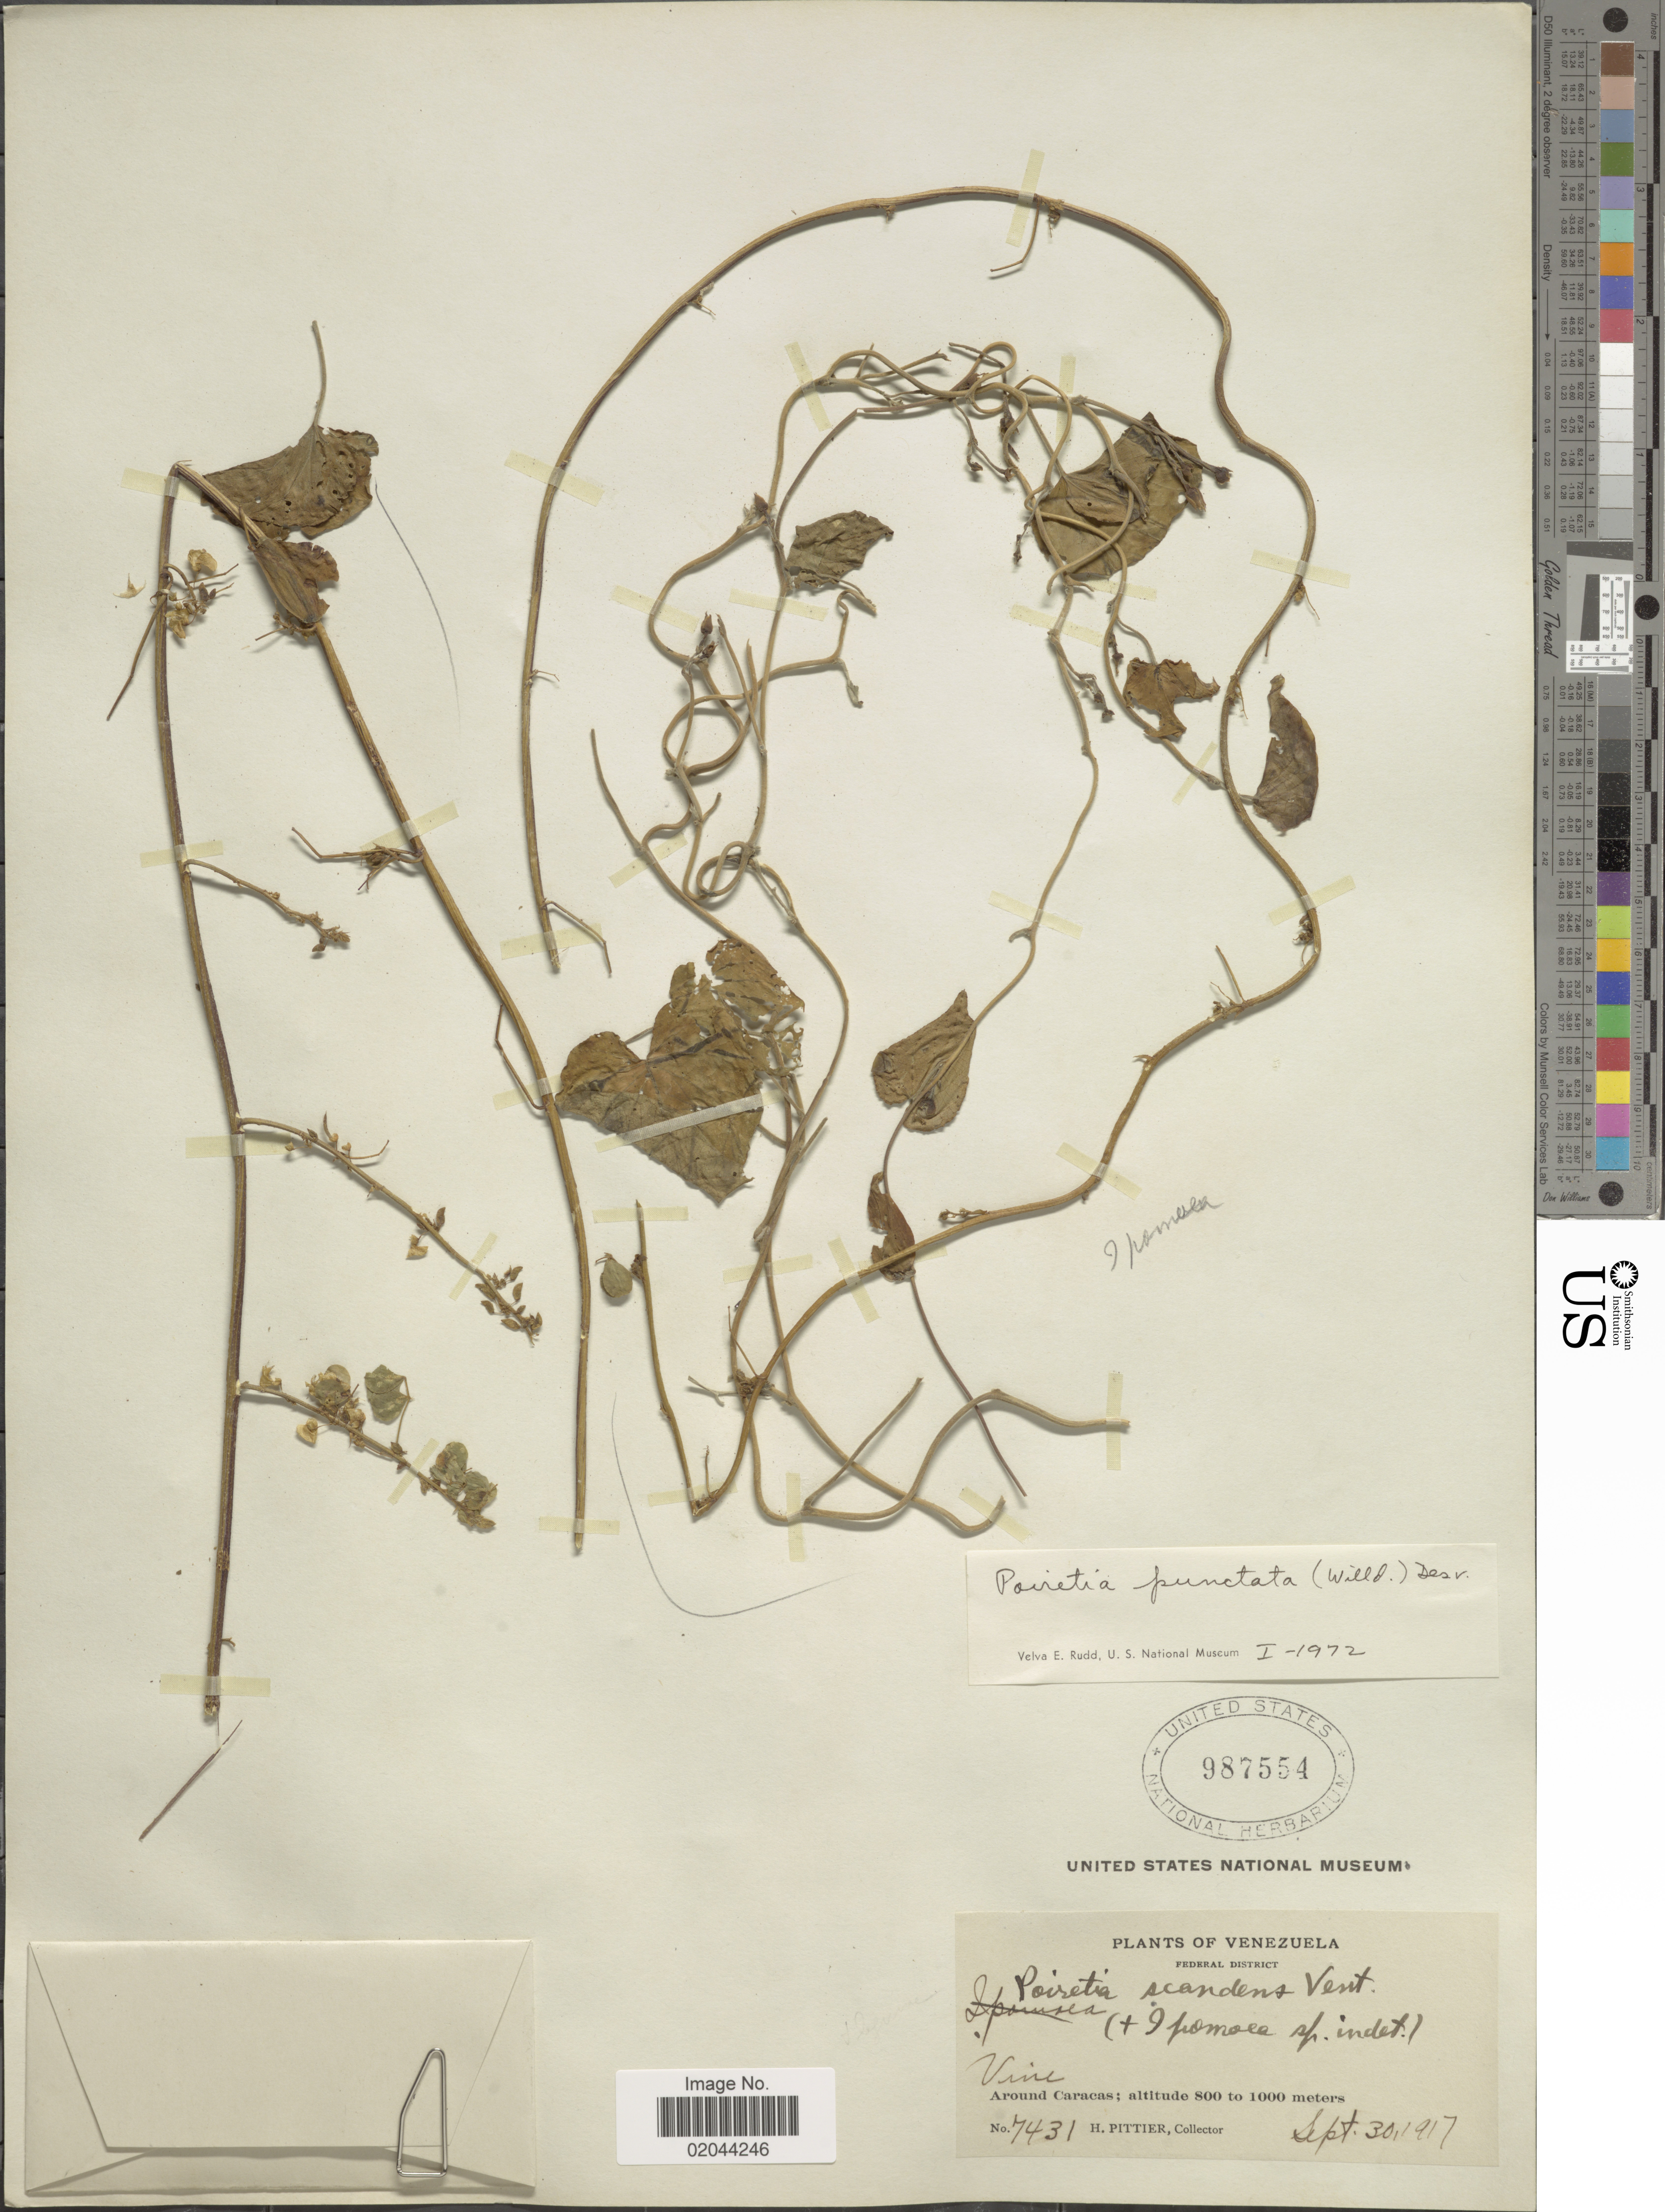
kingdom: Plantae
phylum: Tracheophyta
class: Magnoliopsida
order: Fabales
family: Fabaceae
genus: Poiretia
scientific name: Poiretia punctata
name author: (Willd.) Desv.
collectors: H. F. Pittier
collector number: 7431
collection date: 1917-09-30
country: Venezuela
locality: Federal District, Vine, Around Caracas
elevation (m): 800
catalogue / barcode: US 987554